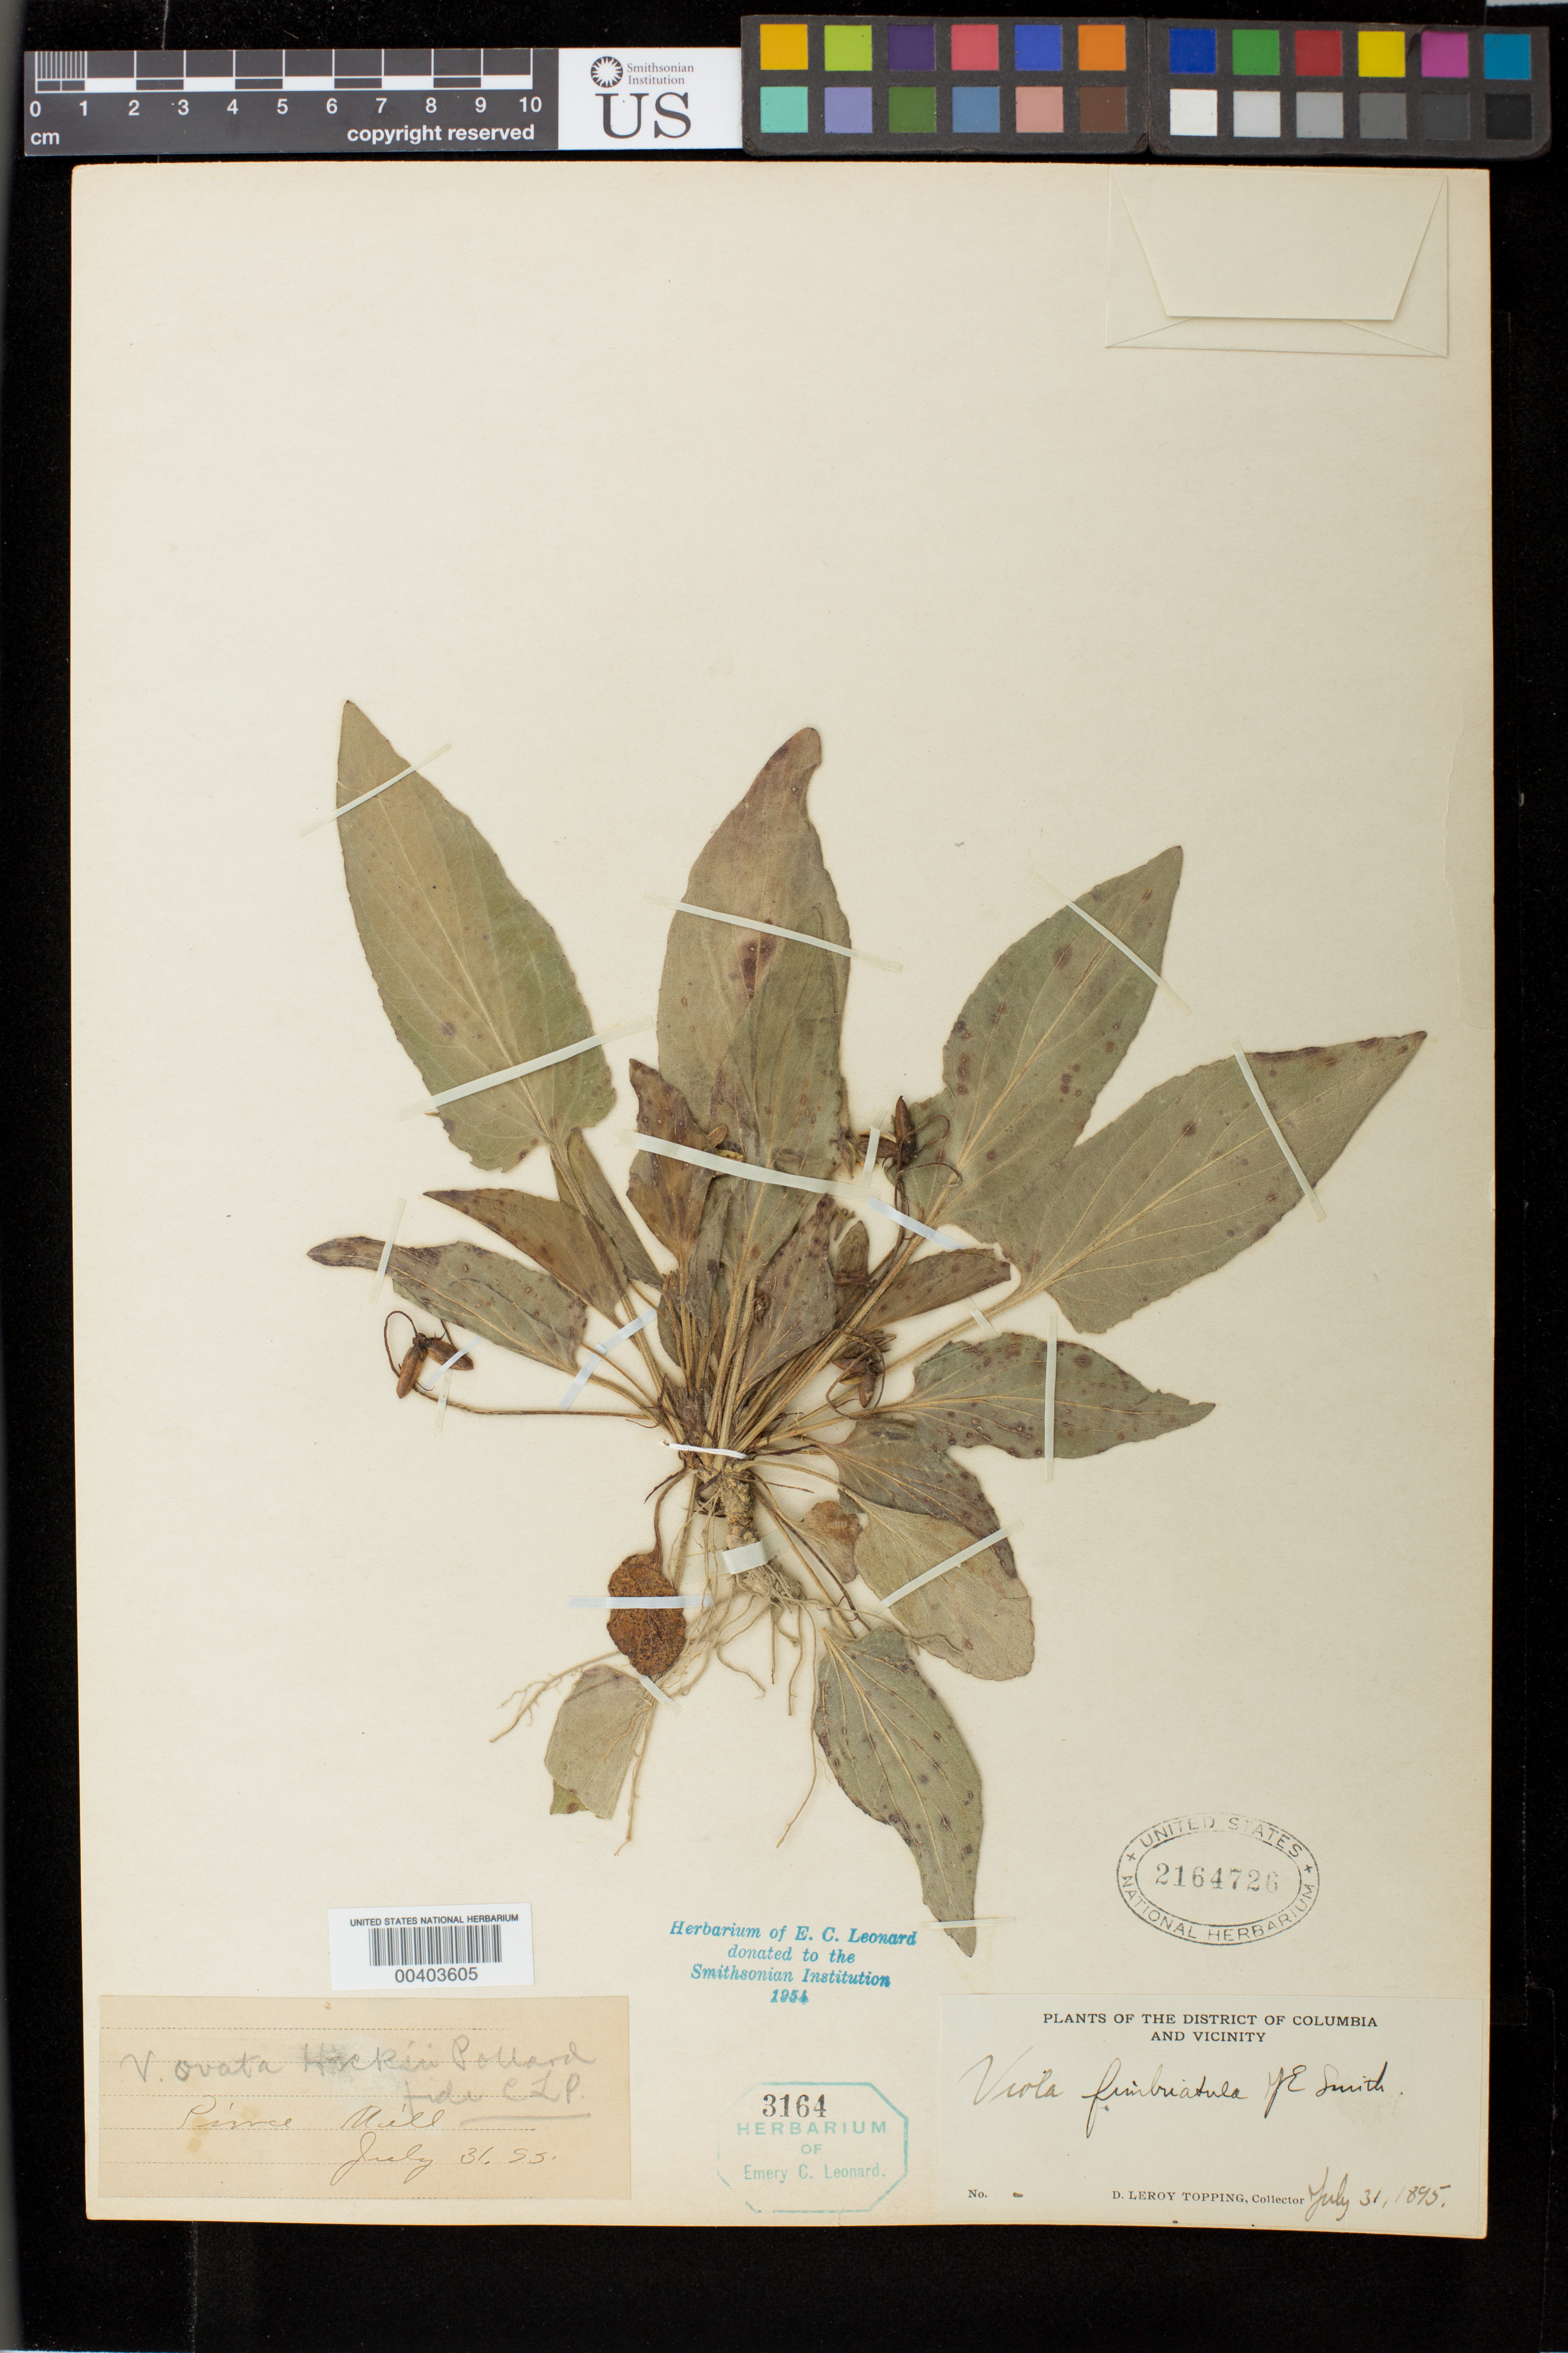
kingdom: Plantae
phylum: Tracheophyta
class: Magnoliopsida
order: Malpighiales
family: Violaceae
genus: Viola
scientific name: Viola sagittata var. ovata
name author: (Nutt.) Torr. & A. Gray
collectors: D. L. Topping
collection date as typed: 31 Jul 1895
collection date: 1895-07-31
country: United States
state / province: District of Columbia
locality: Pierce Mill Rock Creek Park and vicinity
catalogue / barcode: US 2164726